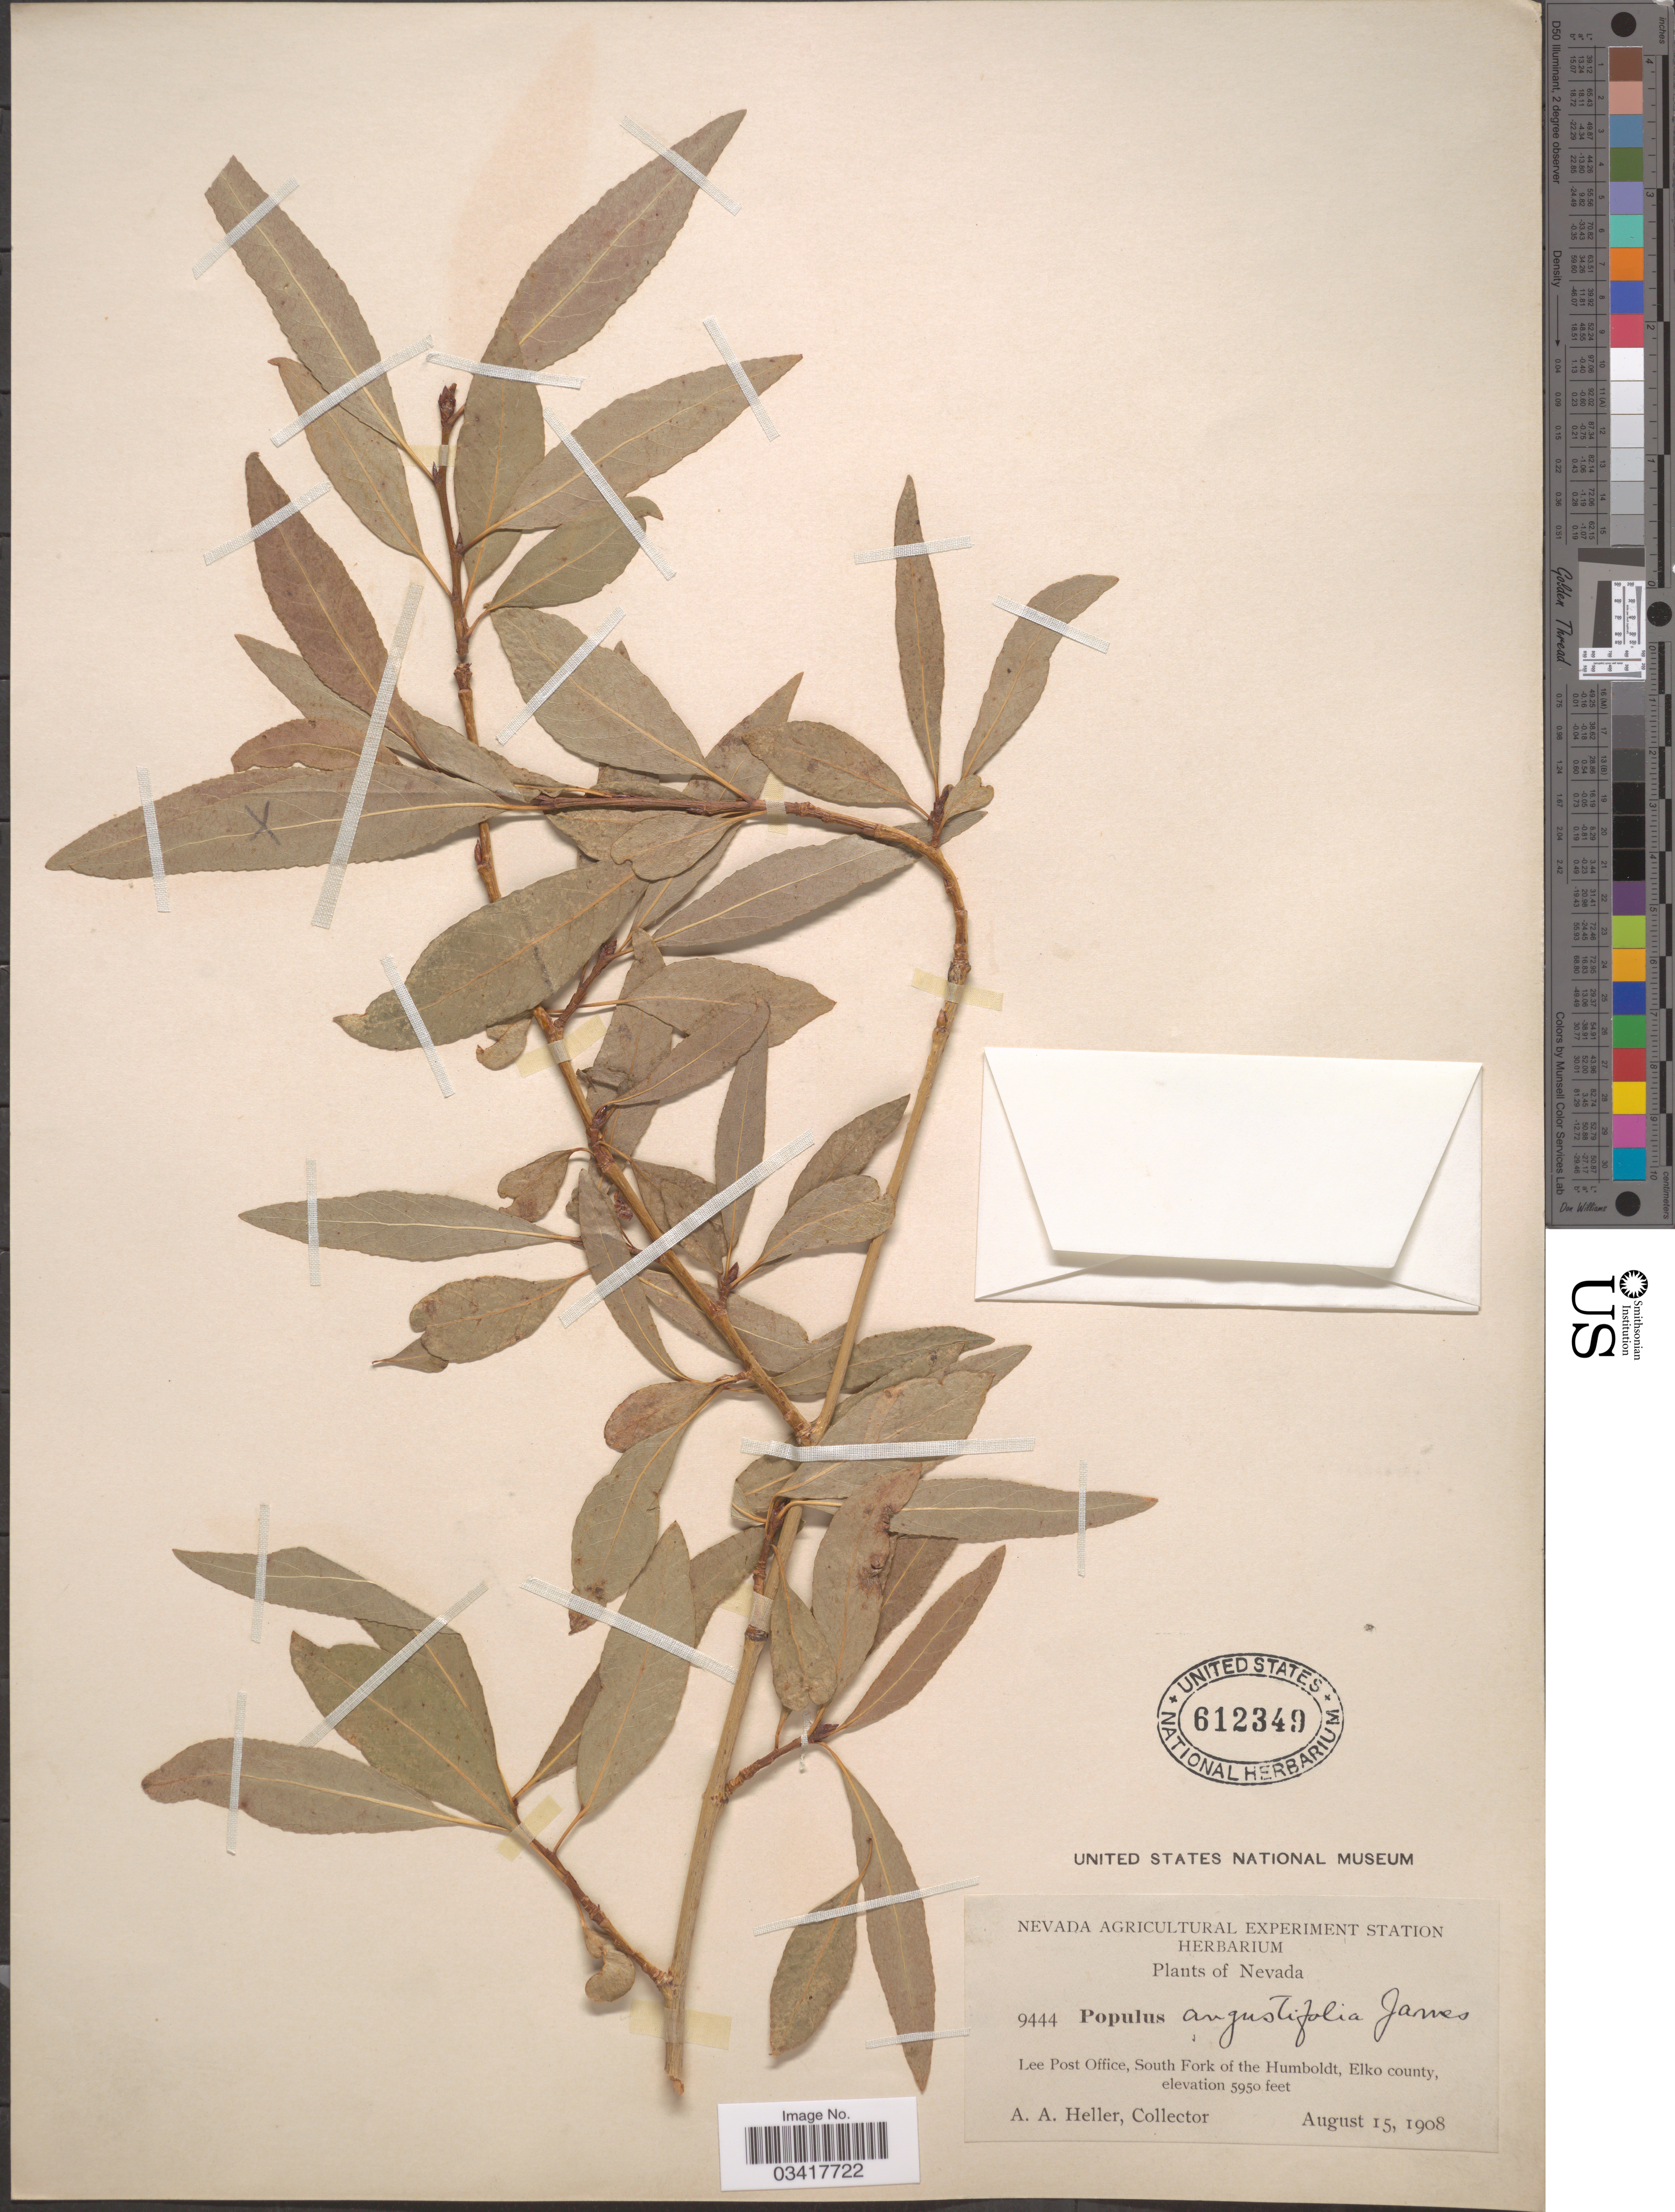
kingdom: Plantae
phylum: Tracheophyta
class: Magnoliopsida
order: Malpighiales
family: Salicaceae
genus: Populus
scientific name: Populus angustifolia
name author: E. James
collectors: A. A. Heller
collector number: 9444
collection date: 1908-08-15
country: United States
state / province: Nevada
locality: Lee Post Office, South Fork of the Humboldt, Elko county.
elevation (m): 1814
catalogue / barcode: US 612349